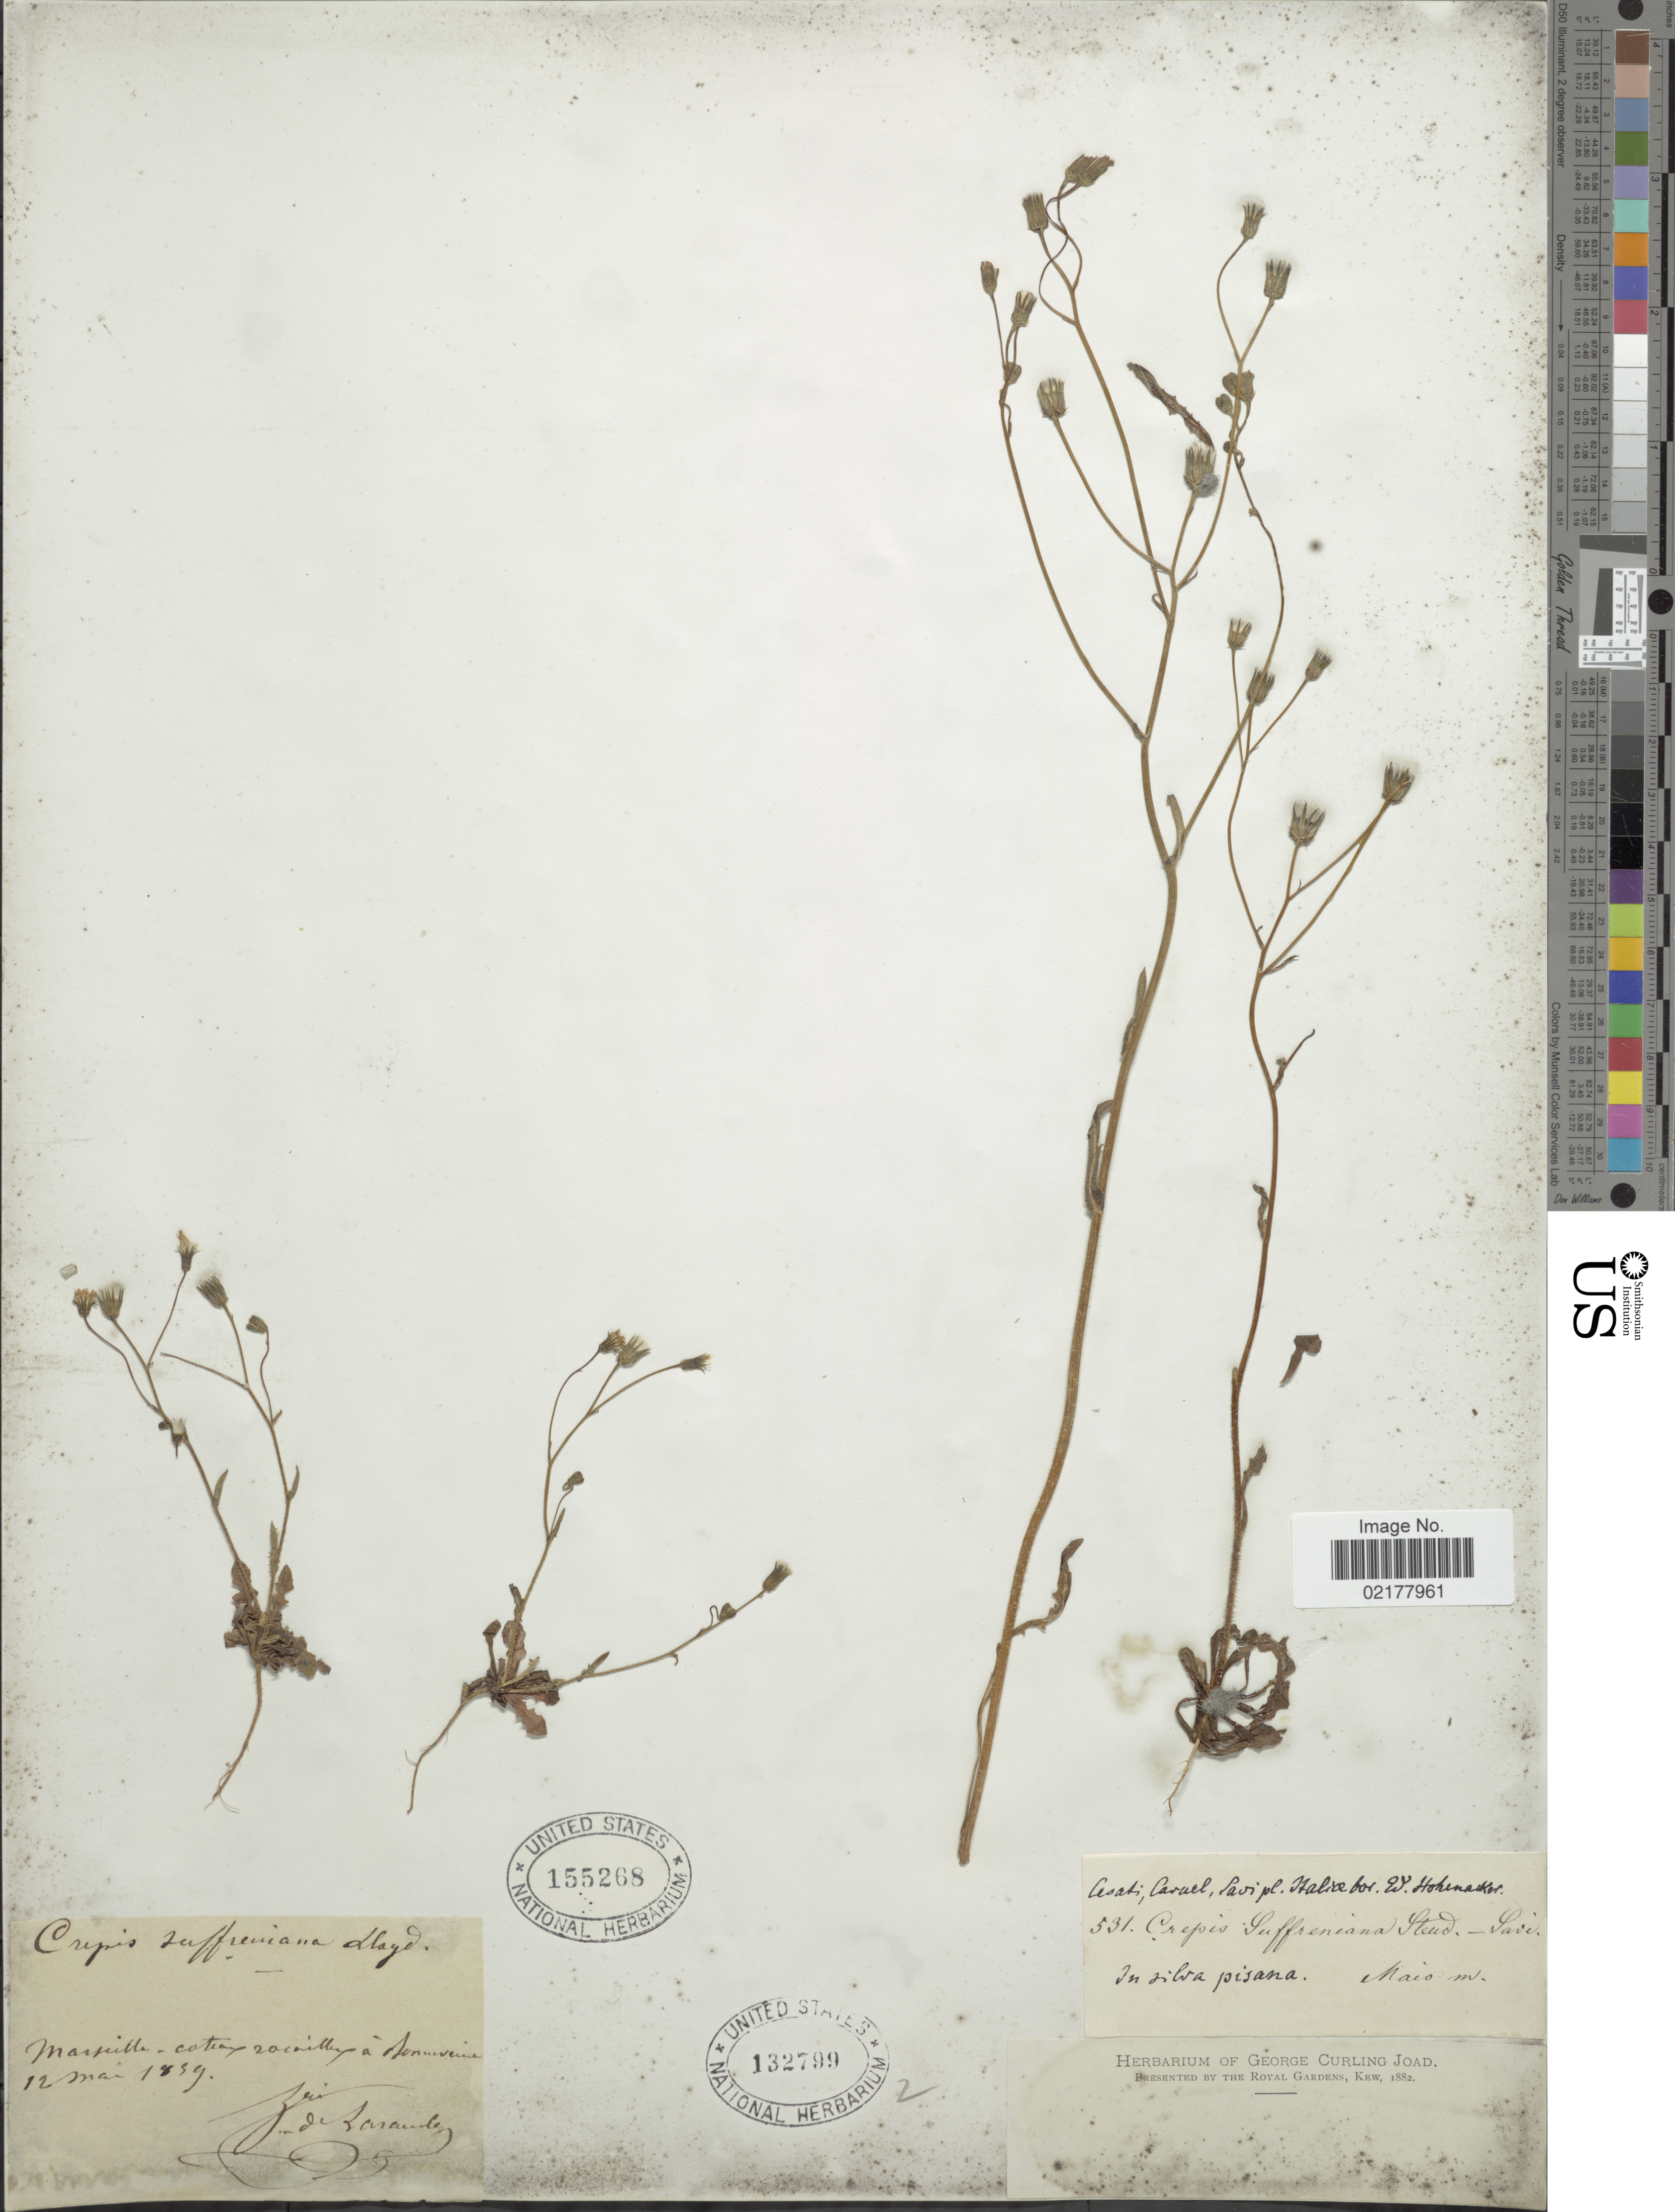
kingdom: Plantae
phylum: Tracheophyta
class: Magnoliopsida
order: Asterales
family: Asteraceae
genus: Crepis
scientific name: Crepis suffreniana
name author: (DC.) J. Lloyd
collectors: V. de Cesati, T. Caruel & G. Savi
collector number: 531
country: Italy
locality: Italiae bor.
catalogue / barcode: US 132799